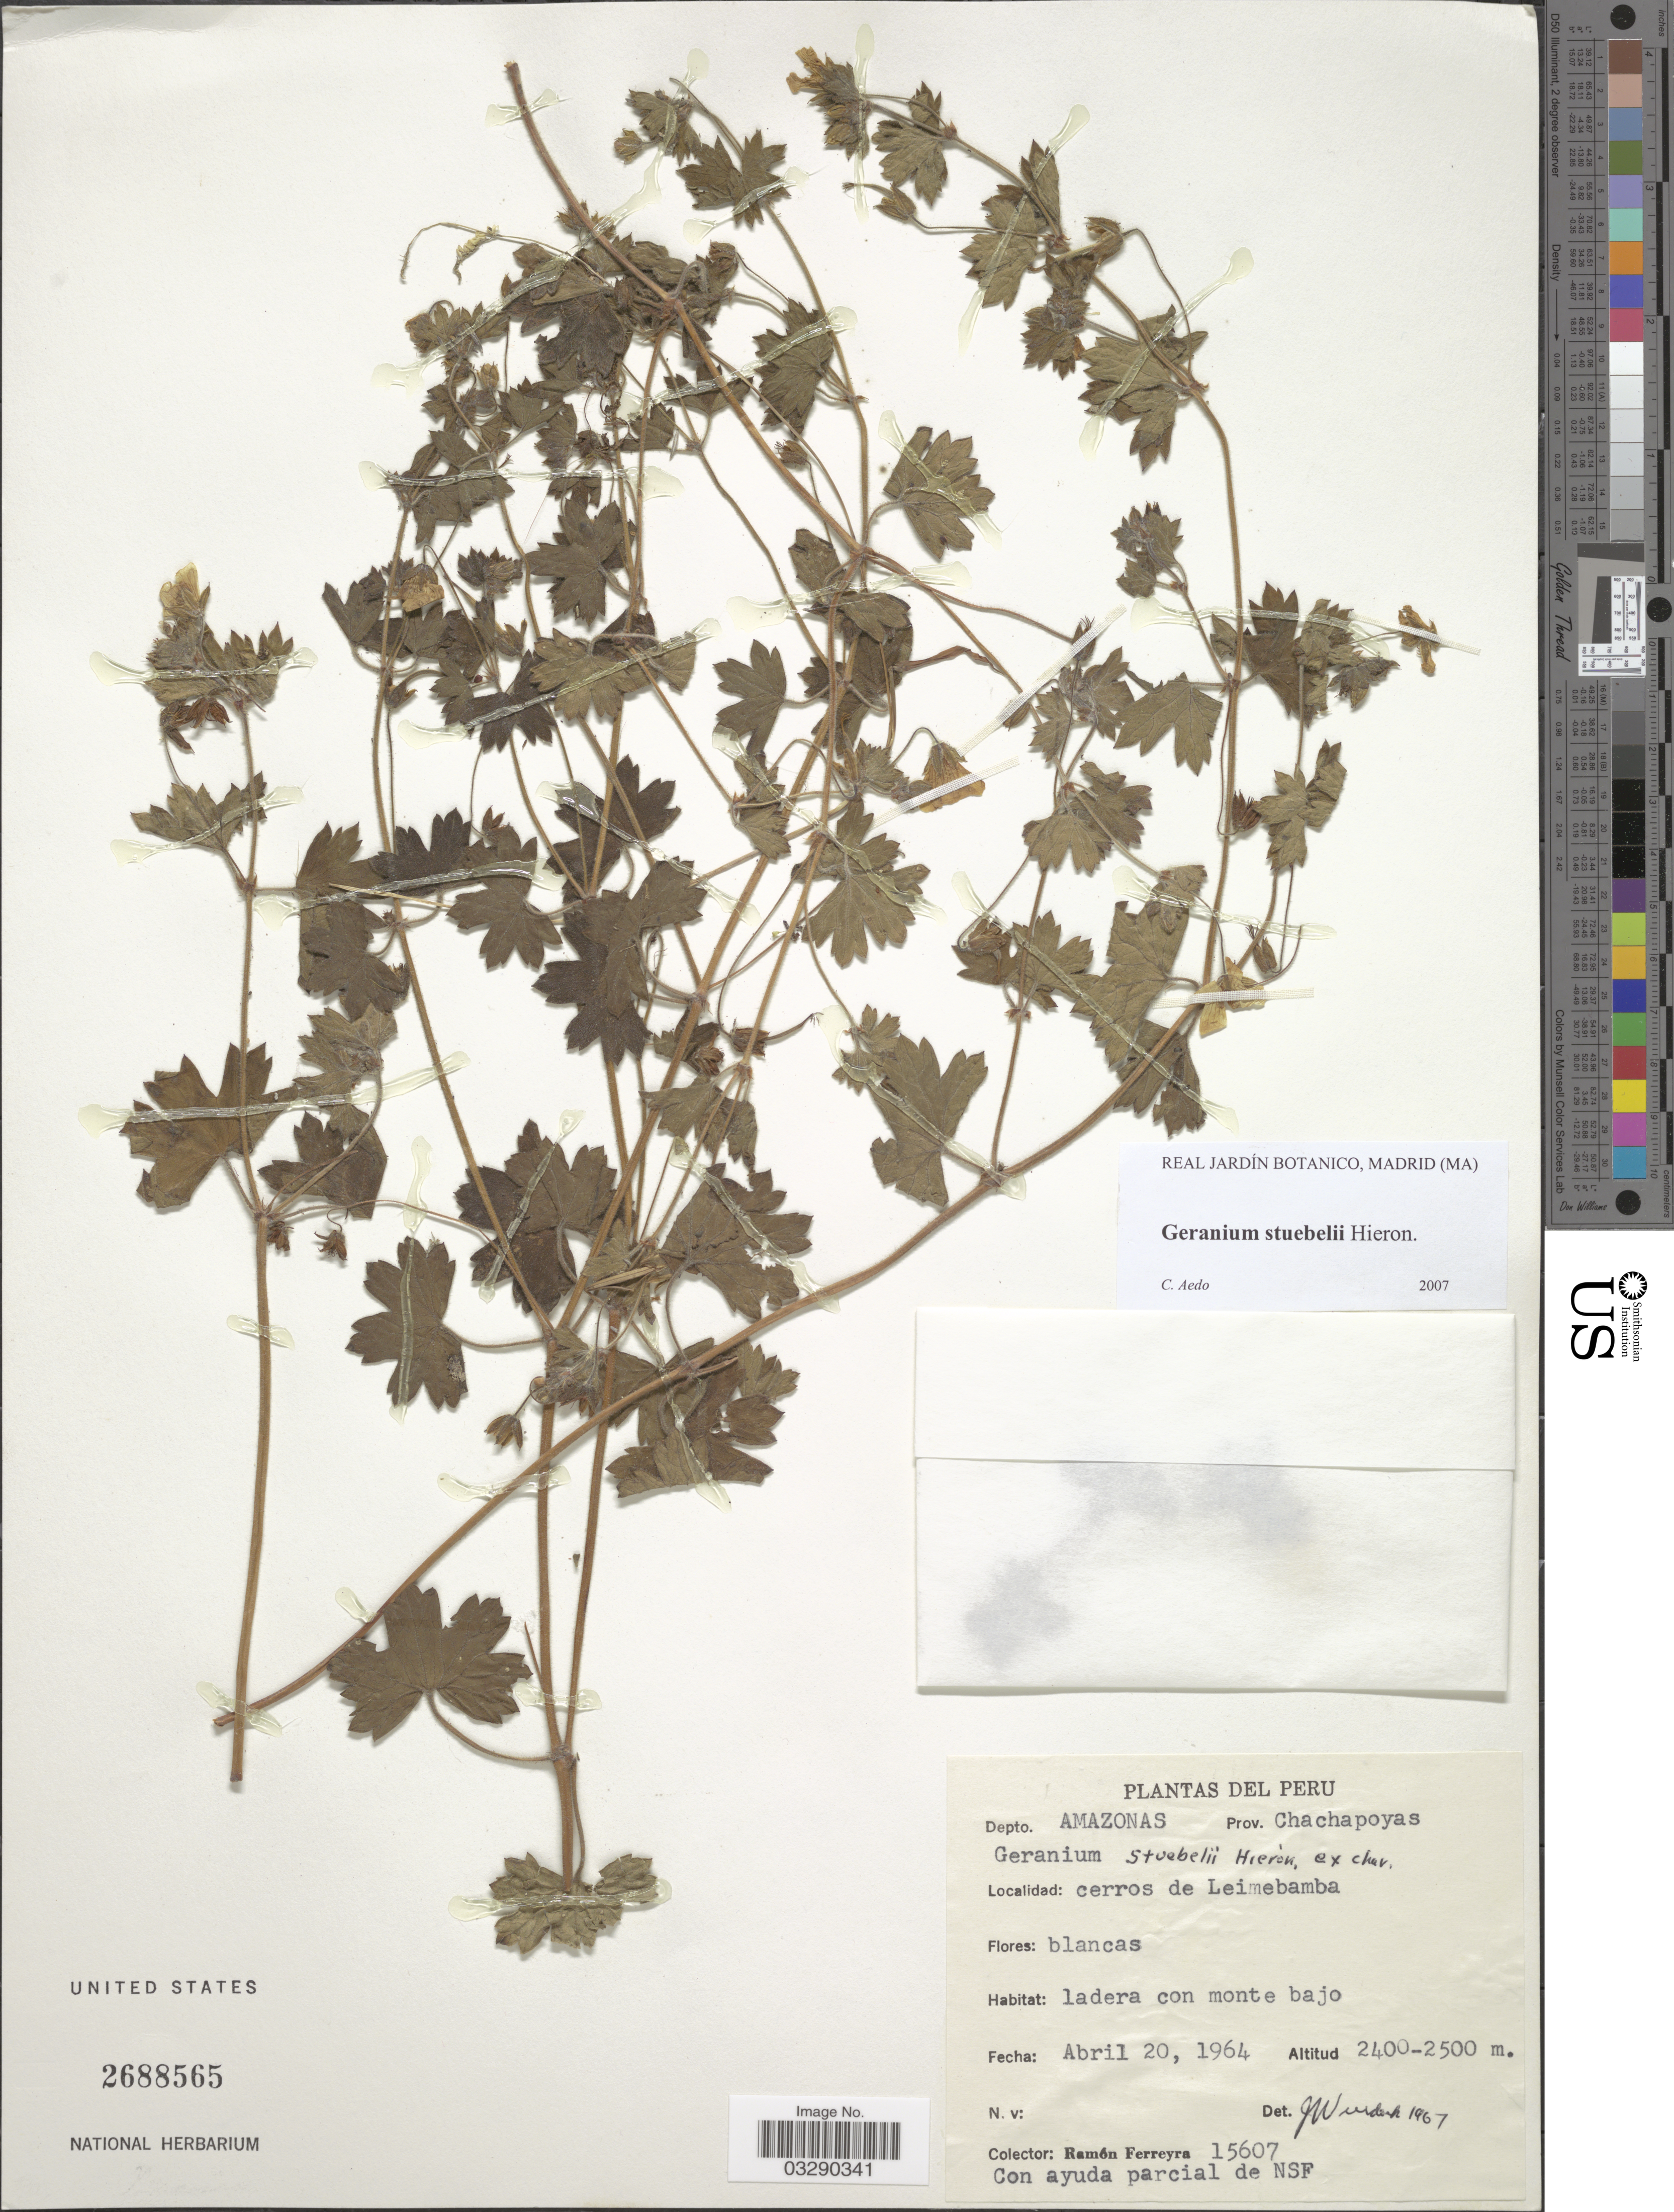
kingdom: Plantae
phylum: Tracheophyta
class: Magnoliopsida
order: Geraniales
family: Geraniaceae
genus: Geranium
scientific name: Geranium stuebelii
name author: Hieron.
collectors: R. A. Ferreyra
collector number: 15607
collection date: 1964-04-20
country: Peru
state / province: Amazonas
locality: Depto. Amazonas. Prov Chachapoyas. Cerros de Leimebamba.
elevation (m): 2400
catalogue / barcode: US 2688565